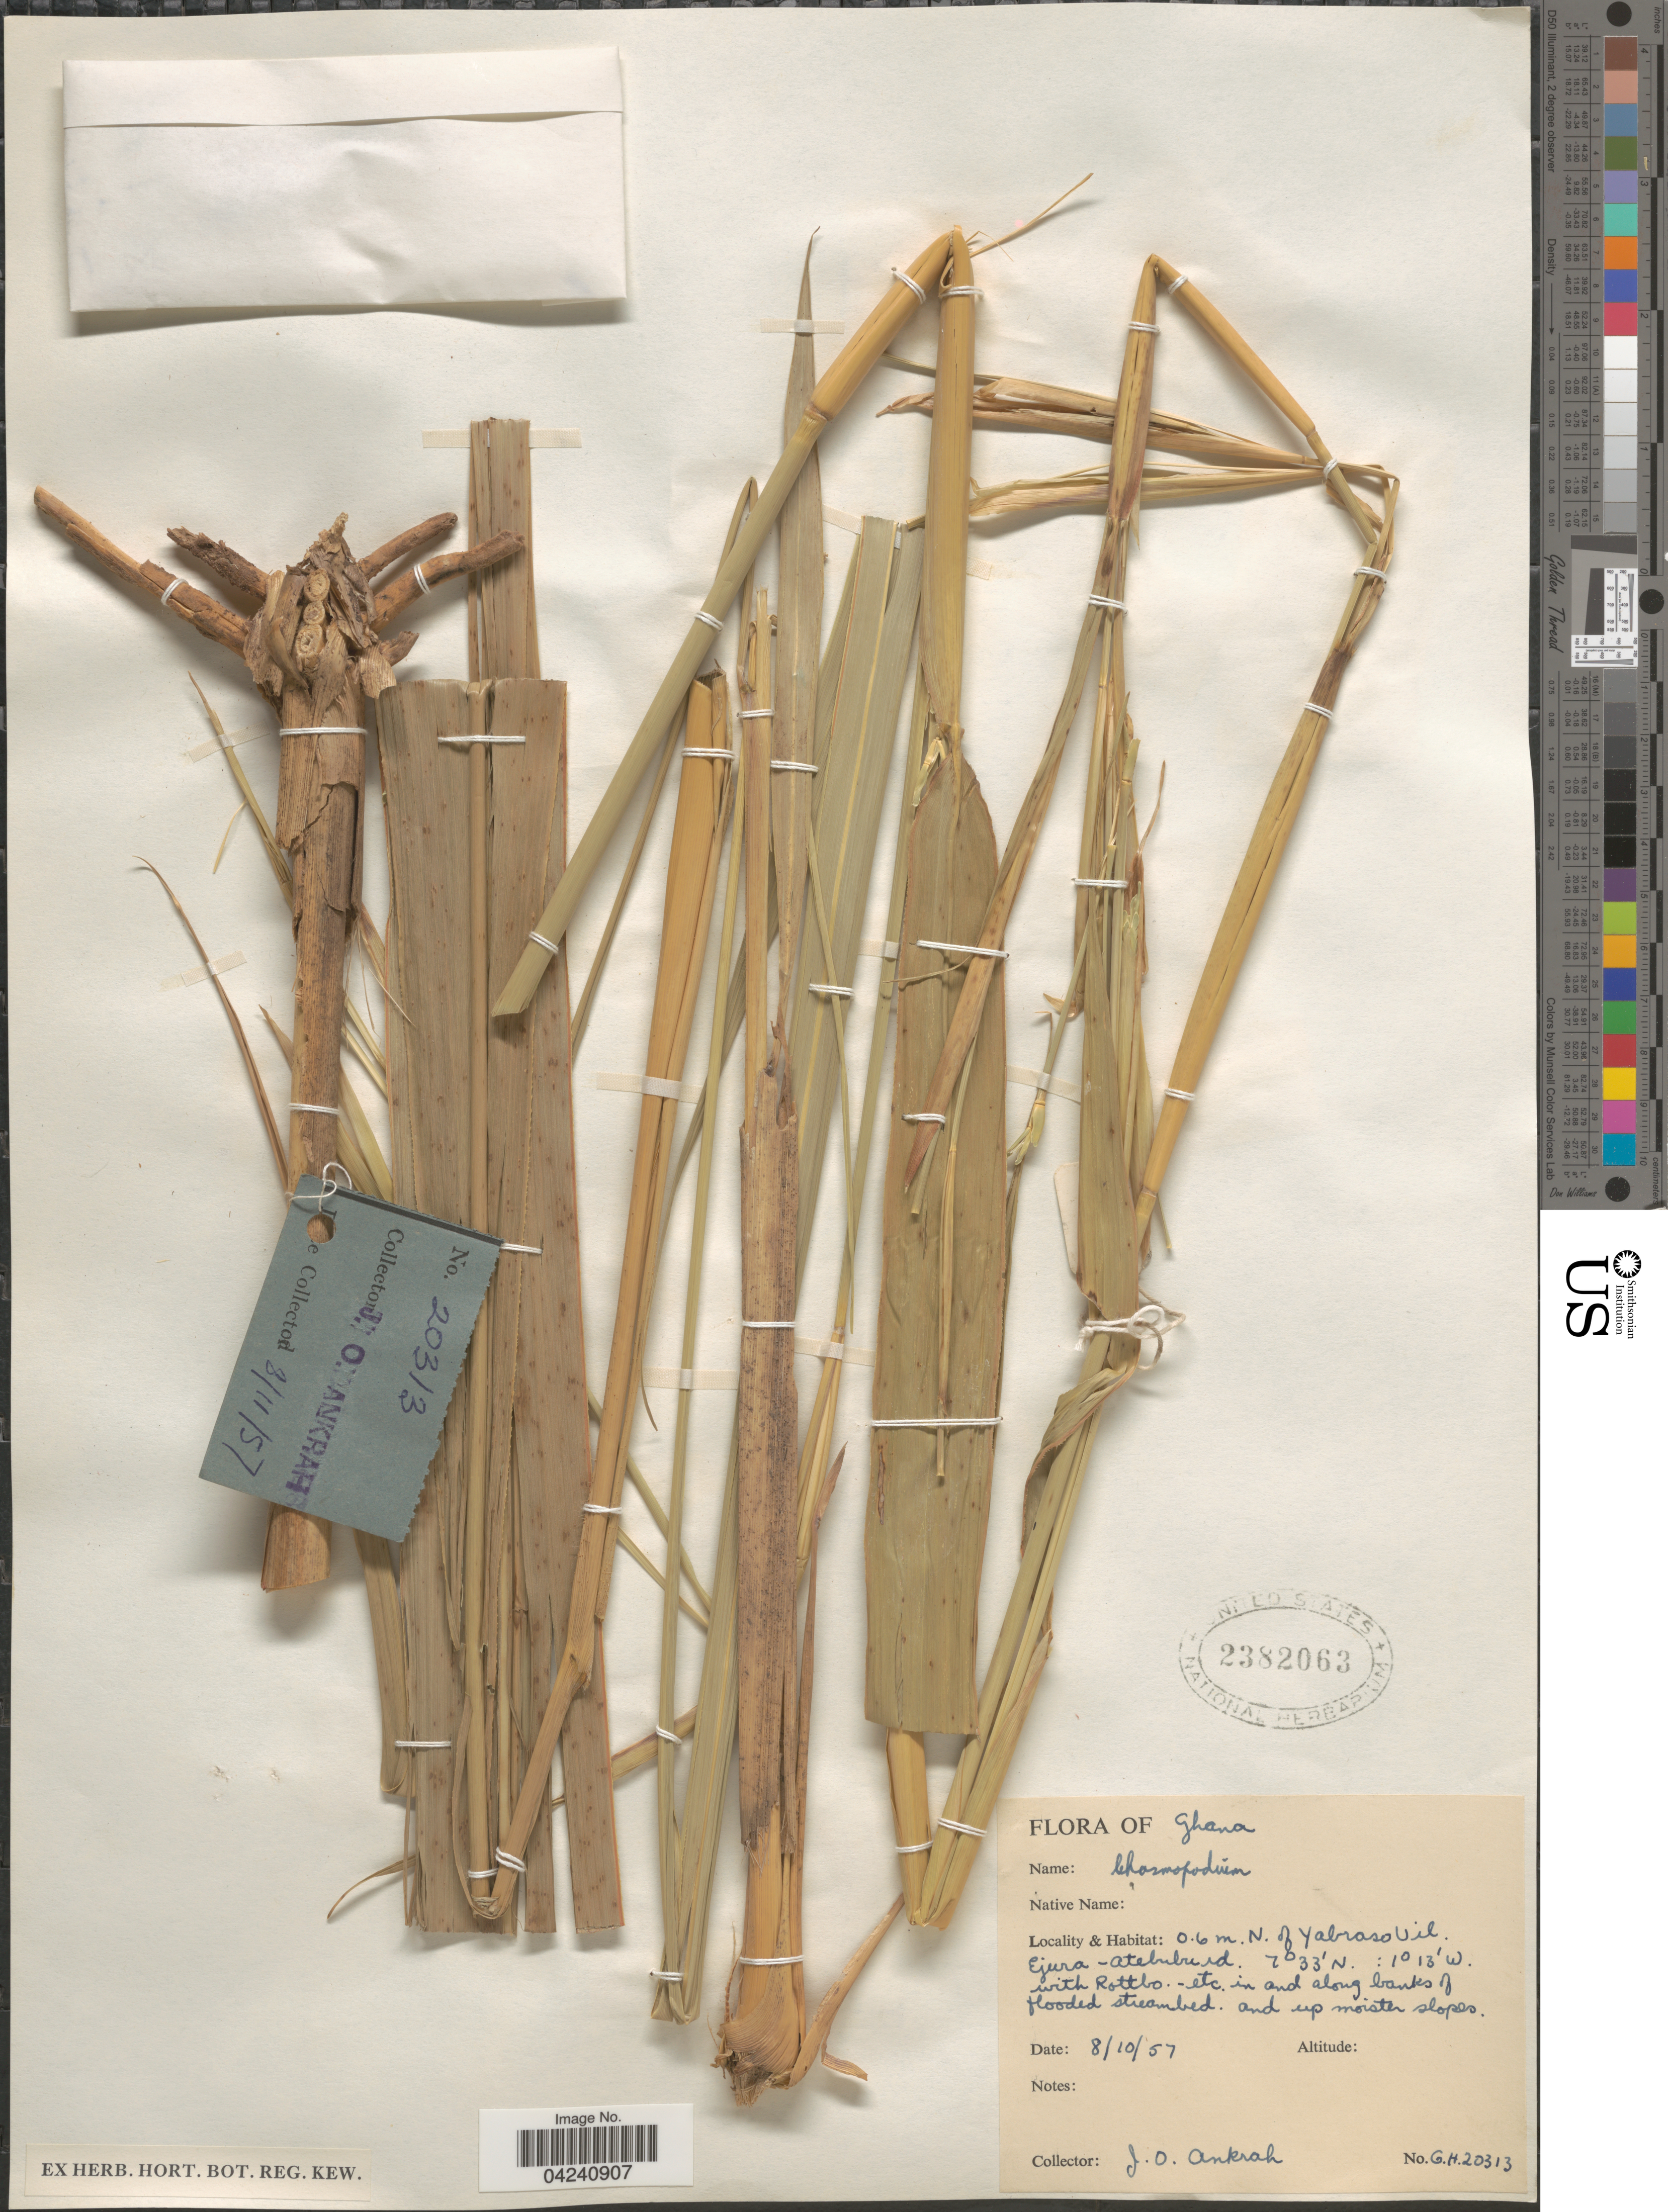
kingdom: Plantae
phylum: Tracheophyta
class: Liliopsida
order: Poales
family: Poaceae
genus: Chasmopodium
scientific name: Chasmopodium caudatum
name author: (Hack.) Stapf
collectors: J. Ankrah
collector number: G.H.20313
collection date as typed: Transcribed d/m/y: 8/10/57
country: Ghana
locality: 0.6 m. N. of Yabraso Vil. Ejura - Atebubu rd.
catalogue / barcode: US 2382063